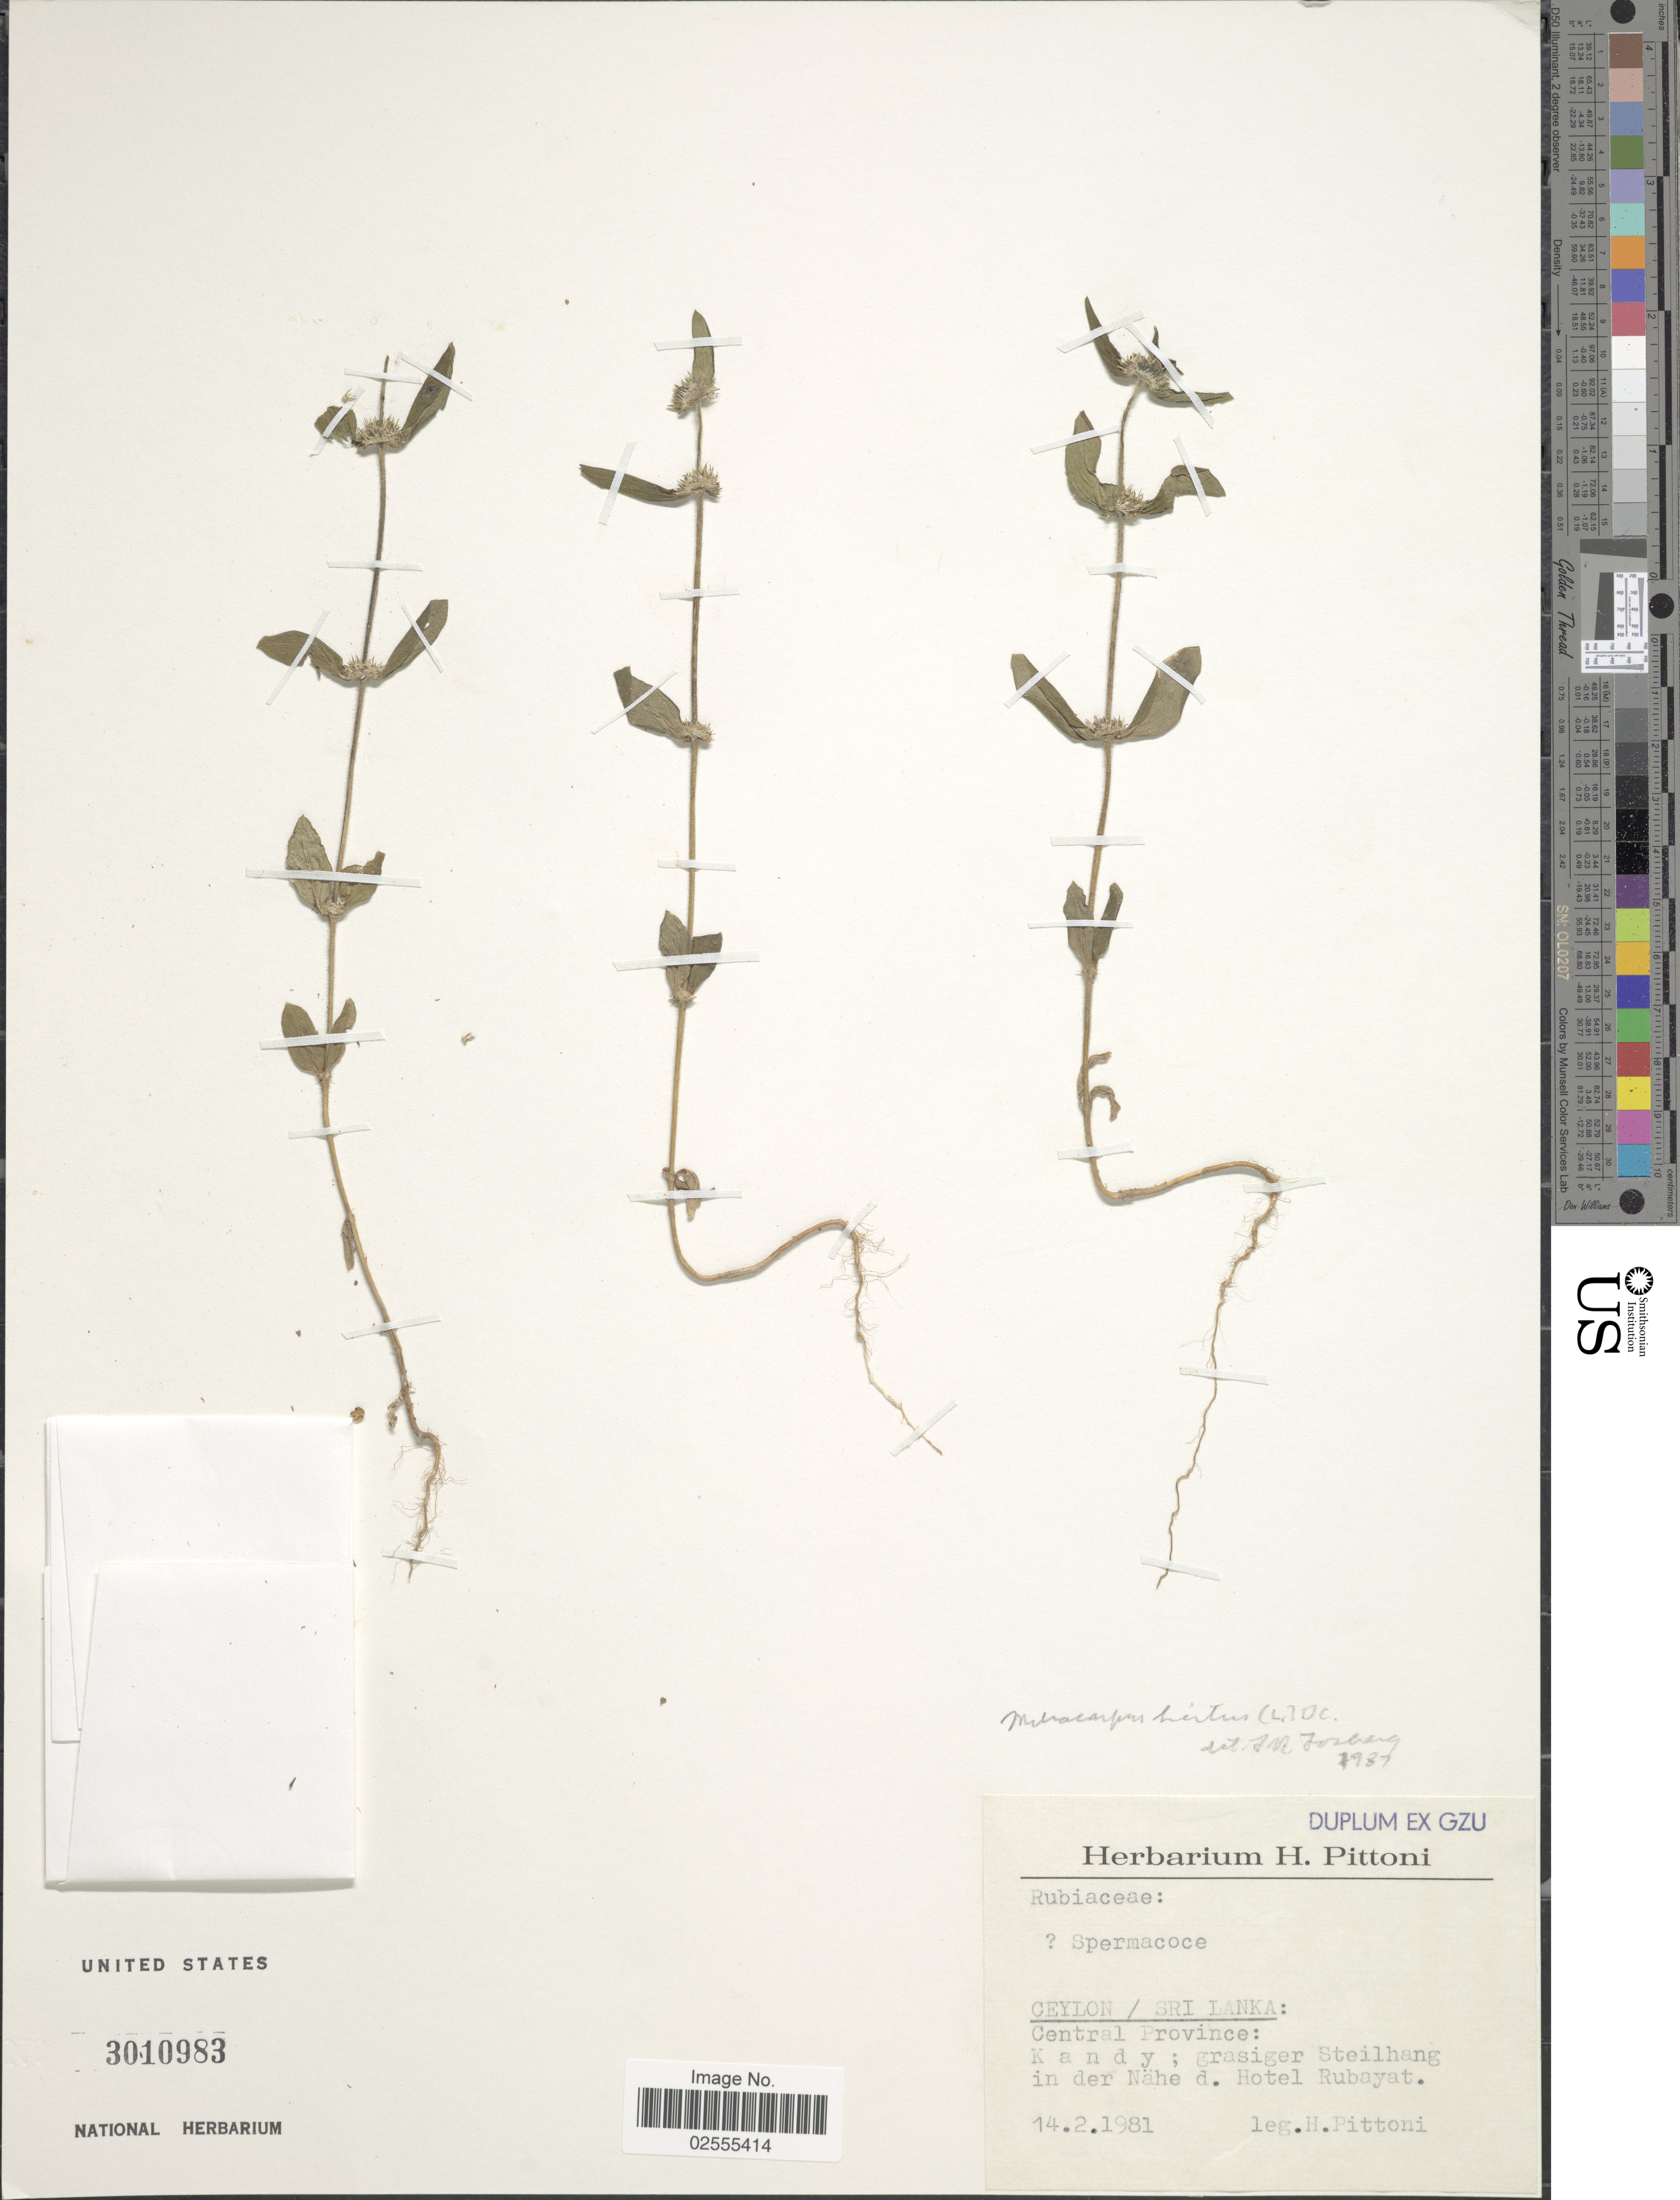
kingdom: Plantae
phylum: Tracheophyta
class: Magnoliopsida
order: Gentianales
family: Rubiaceae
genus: Mitracarpus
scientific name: Mitracarpus hirtus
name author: (L.) DC.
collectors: H. Pittoni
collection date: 1981-02-14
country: Sri Lanka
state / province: Central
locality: Ceylon. Kandy; grasiger Steilhang in der Nahe d. Hotel Rubayat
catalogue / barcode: US 3010983